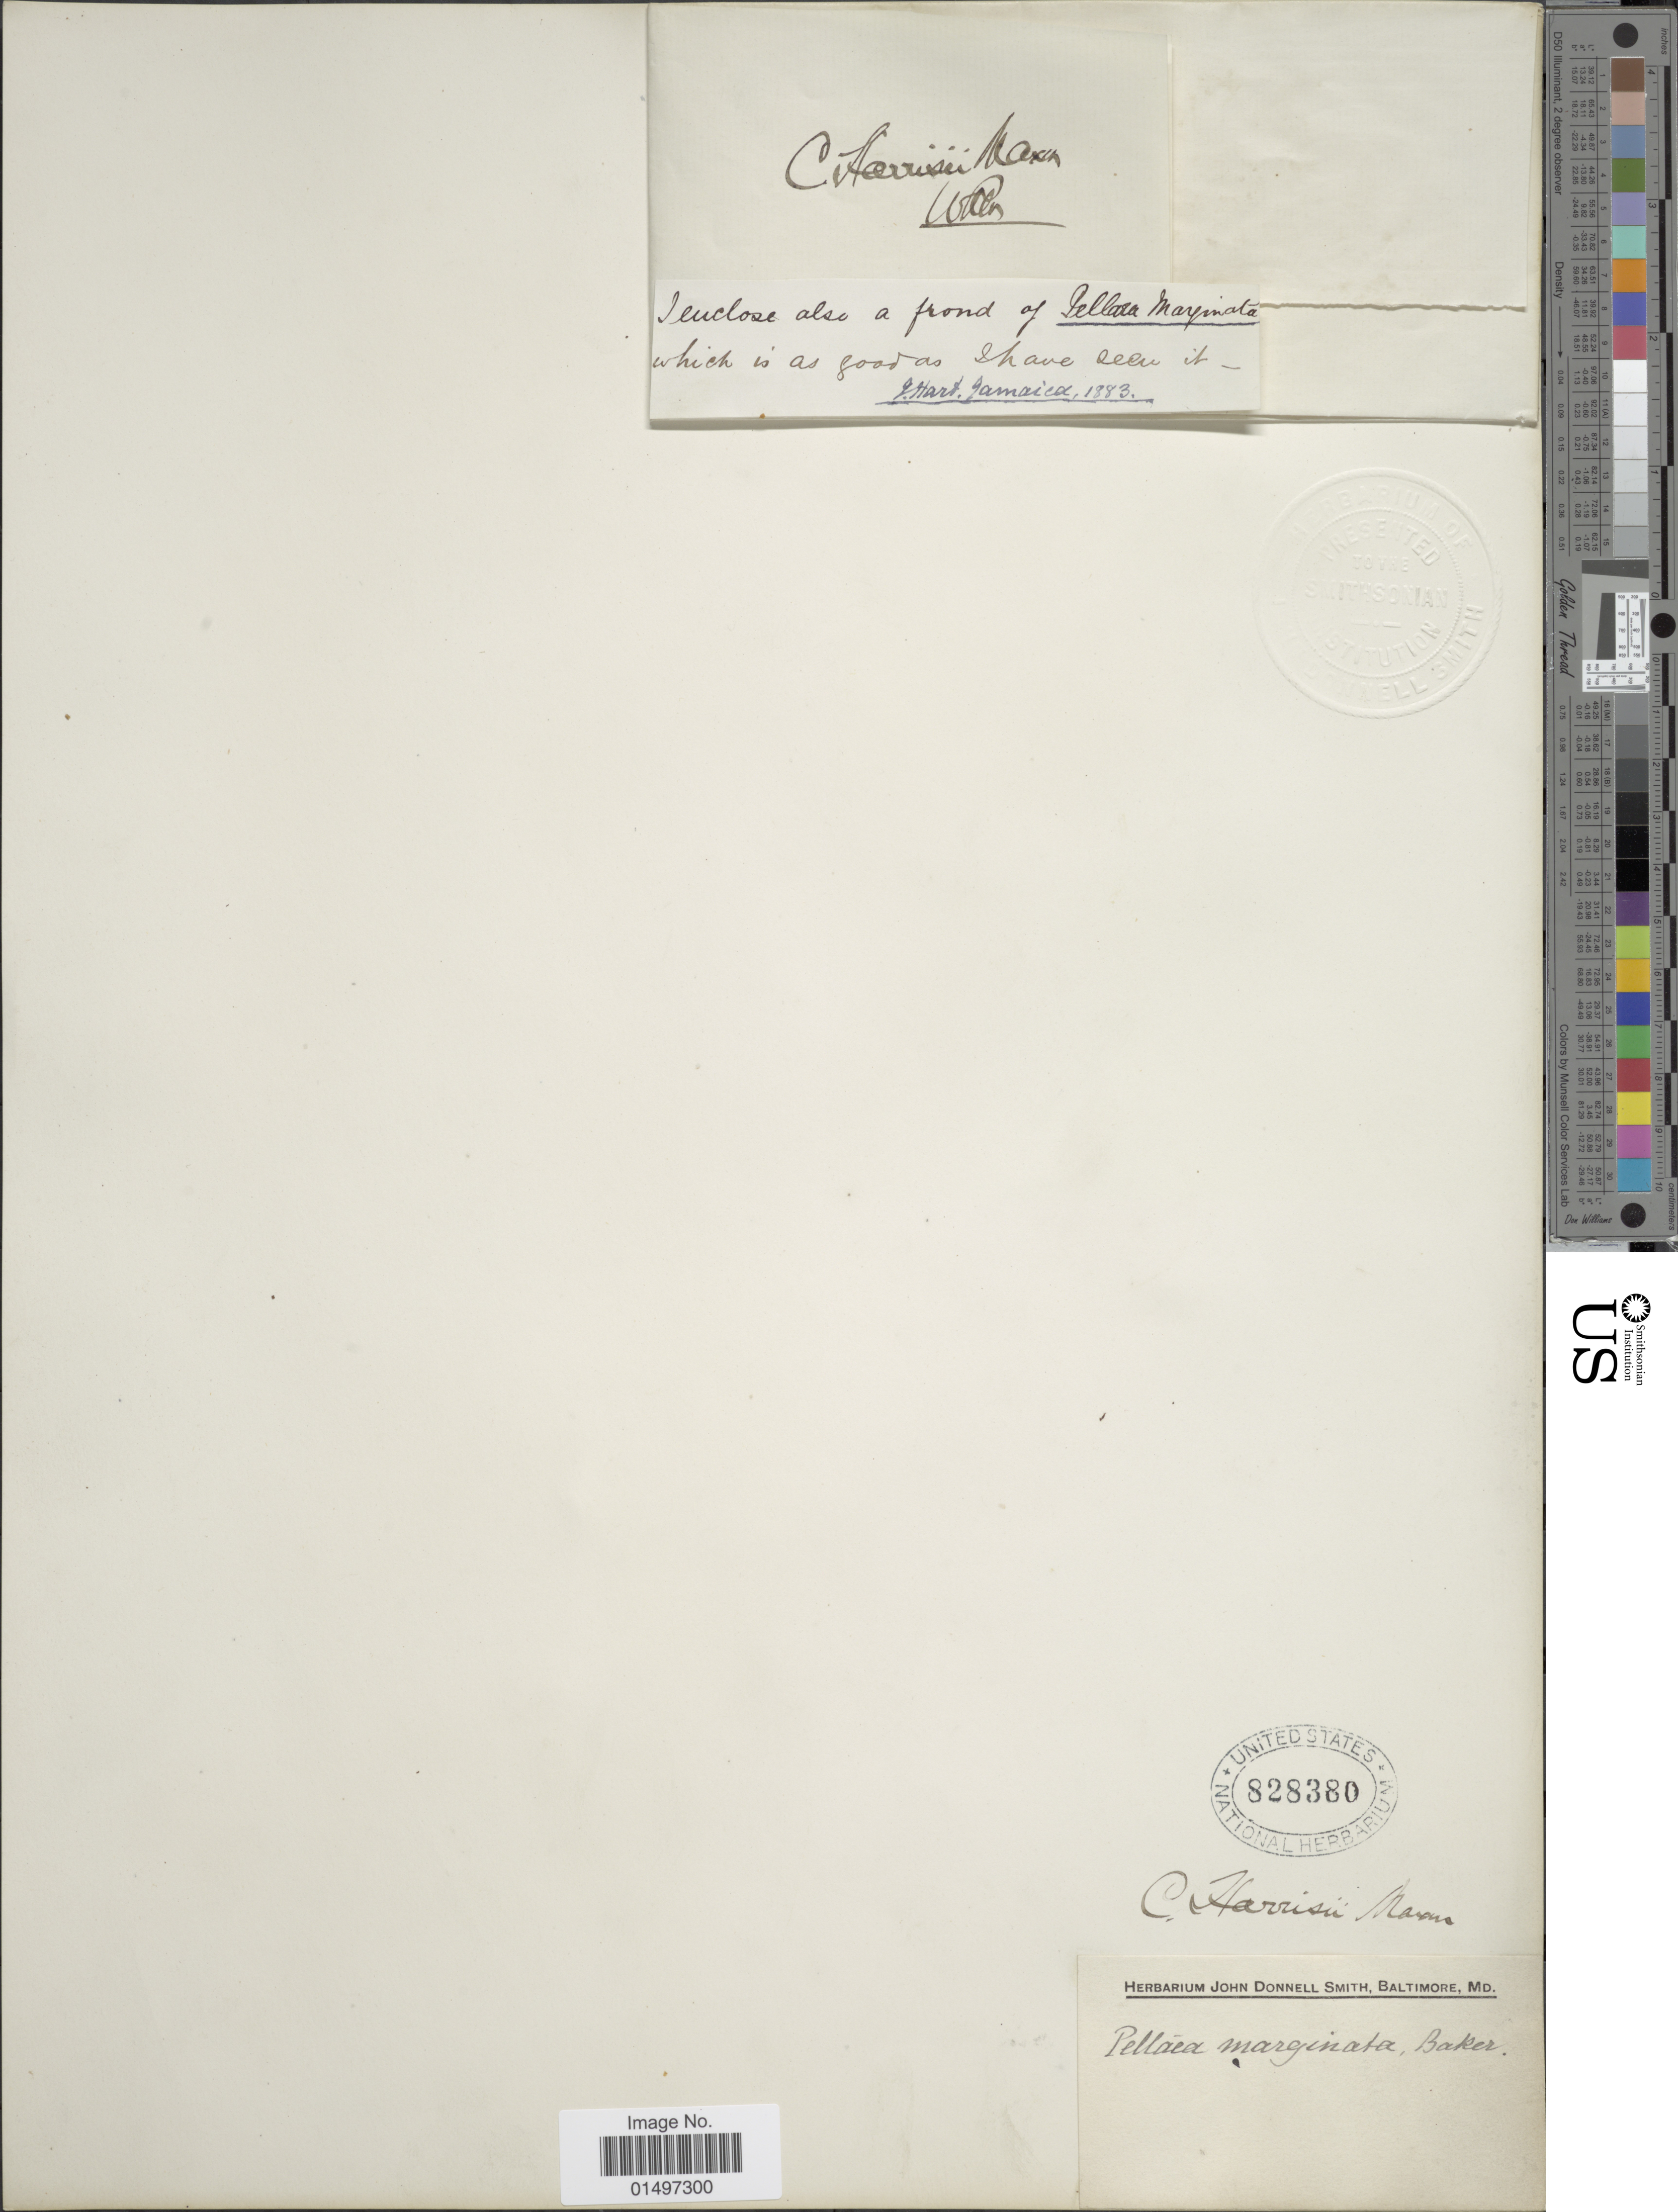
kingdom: Plantae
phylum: Tracheophyta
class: Polypodiopsida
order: Polypodiales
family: Pteridaceae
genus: Gaga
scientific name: Gaga harrisii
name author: (Maxon) Fay W. Li & Windham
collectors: ex Herb. John Donnell Smith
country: Jamaica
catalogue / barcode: US 828380